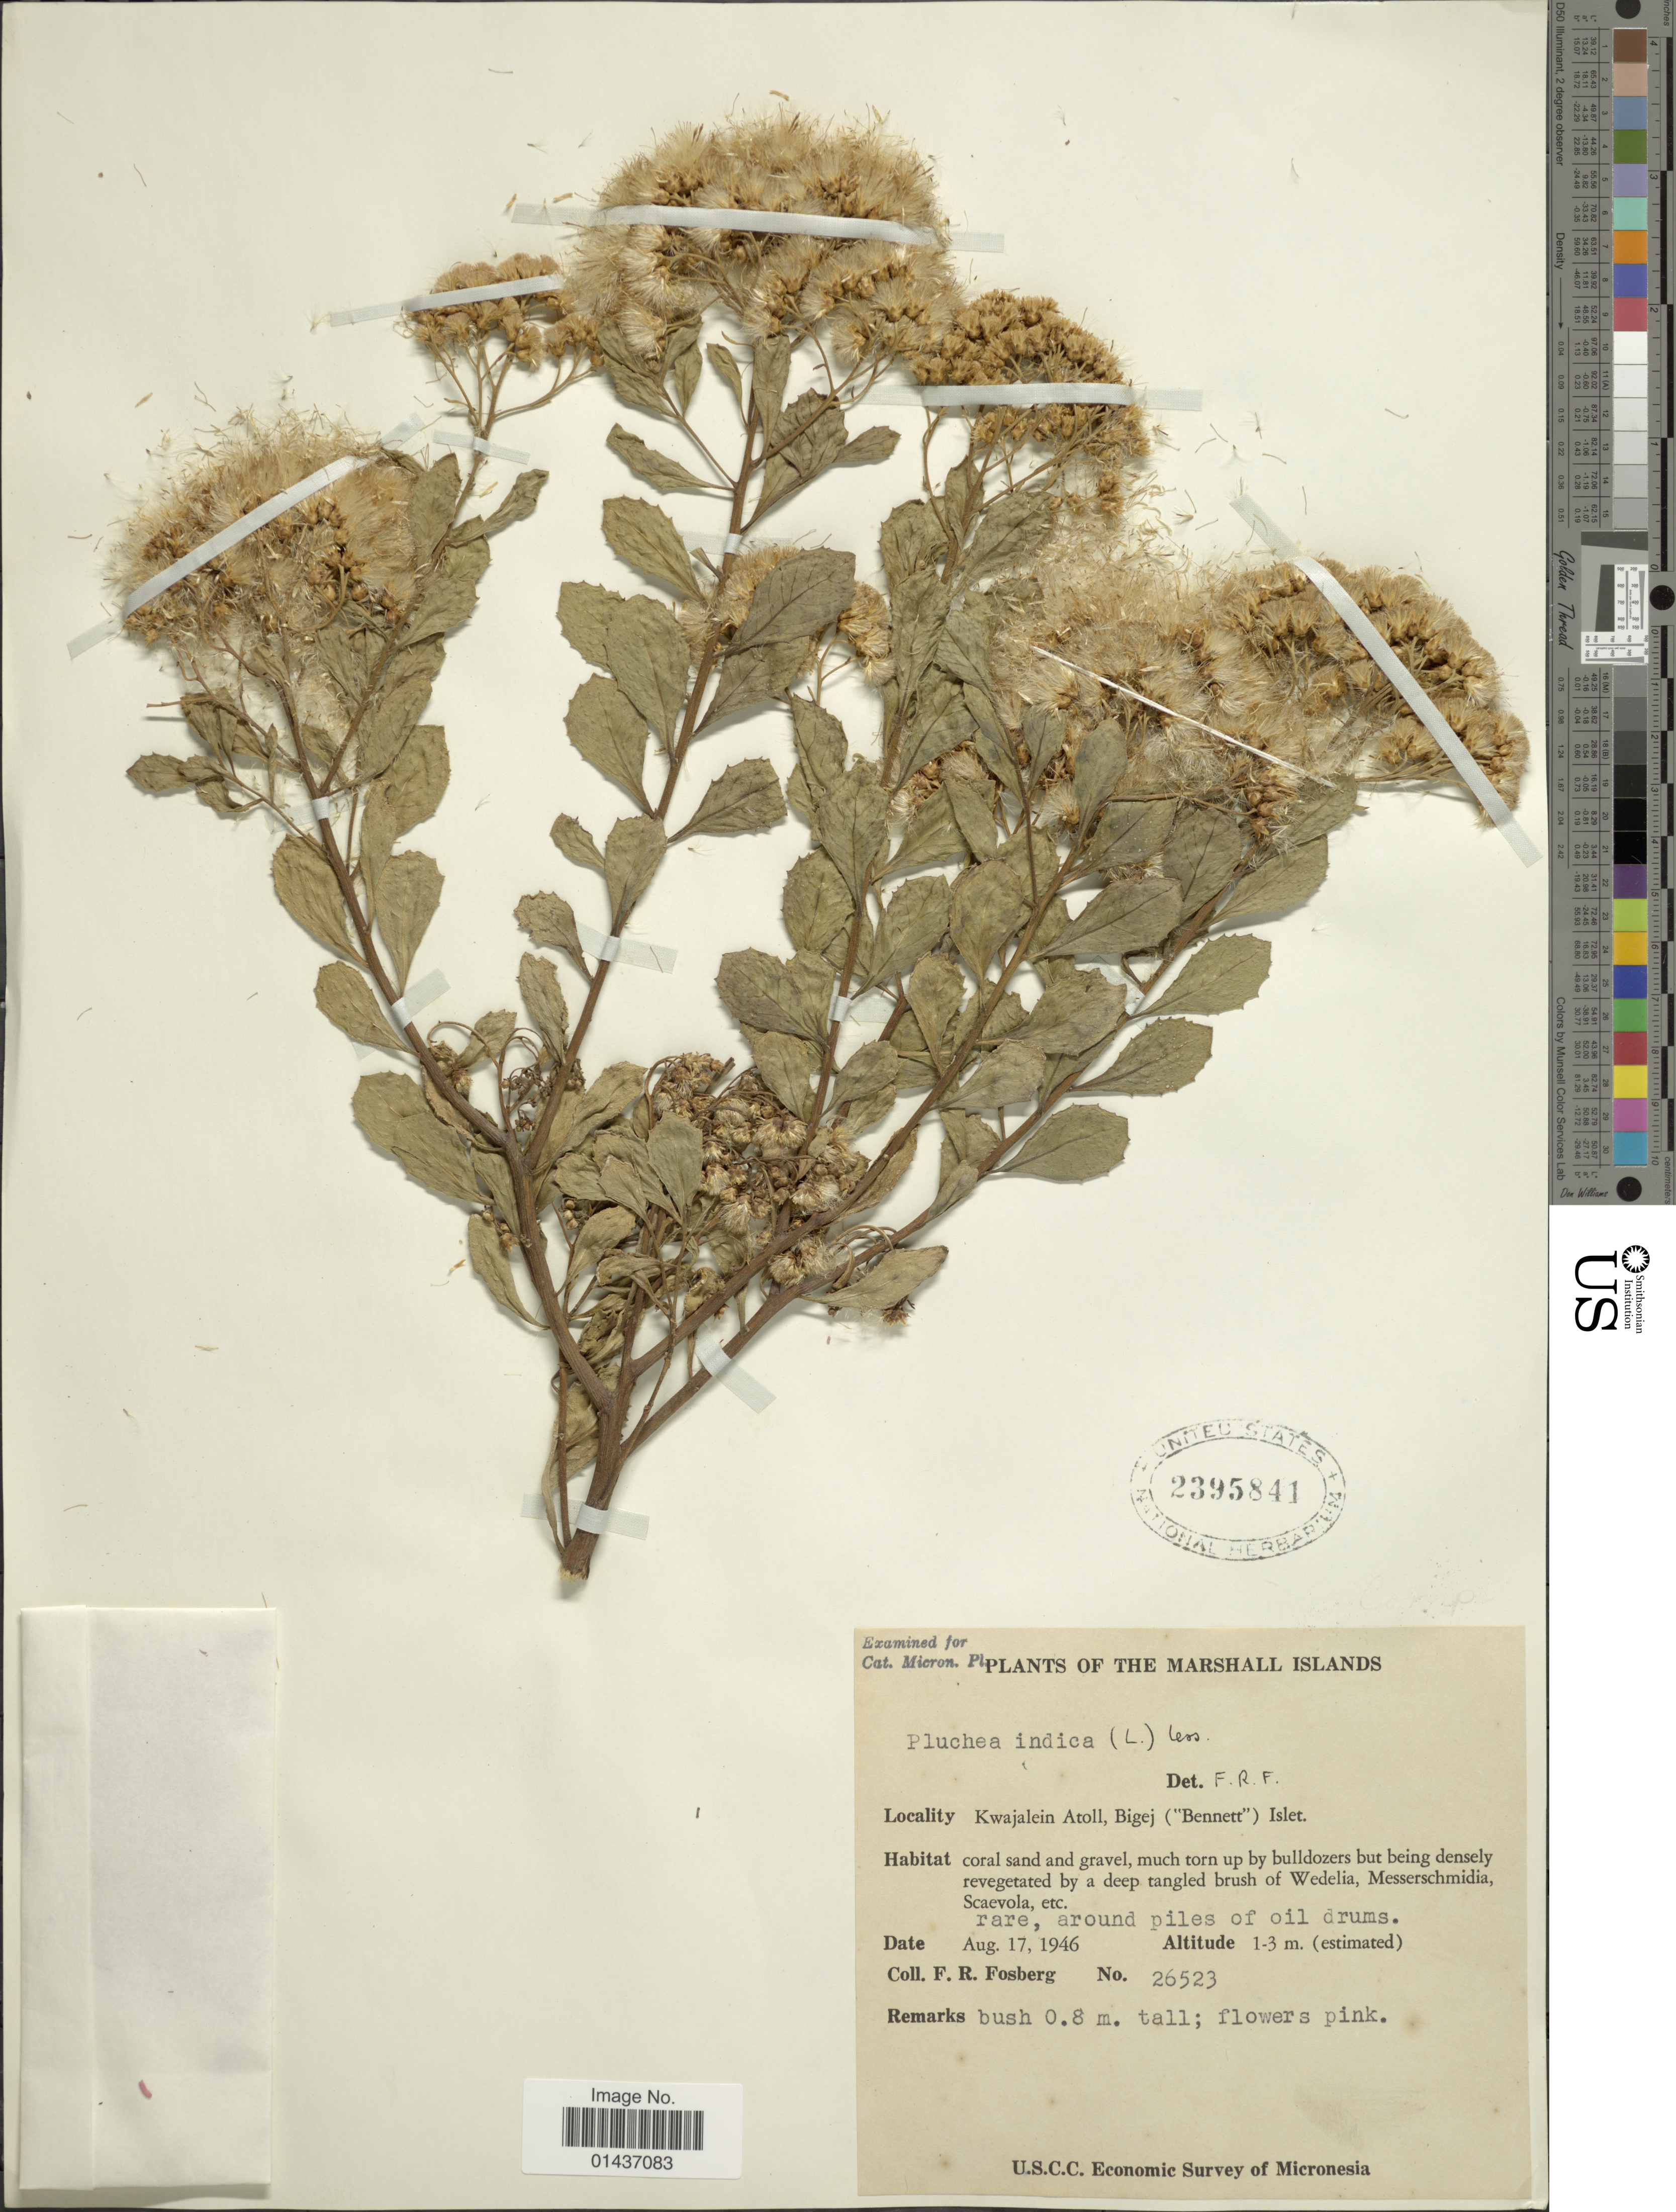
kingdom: Plantae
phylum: Tracheophyta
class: Magnoliopsida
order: Asterales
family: Asteraceae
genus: Pluchea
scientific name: Pluchea indica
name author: (L.) Less.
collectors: F. R. Fosberg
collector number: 26523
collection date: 1946-08-17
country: Marshall Islands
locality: The Marshall Islands, Kwajalein Atoll, Bigej ('Bennett') Islet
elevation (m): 1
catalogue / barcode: US 2395841